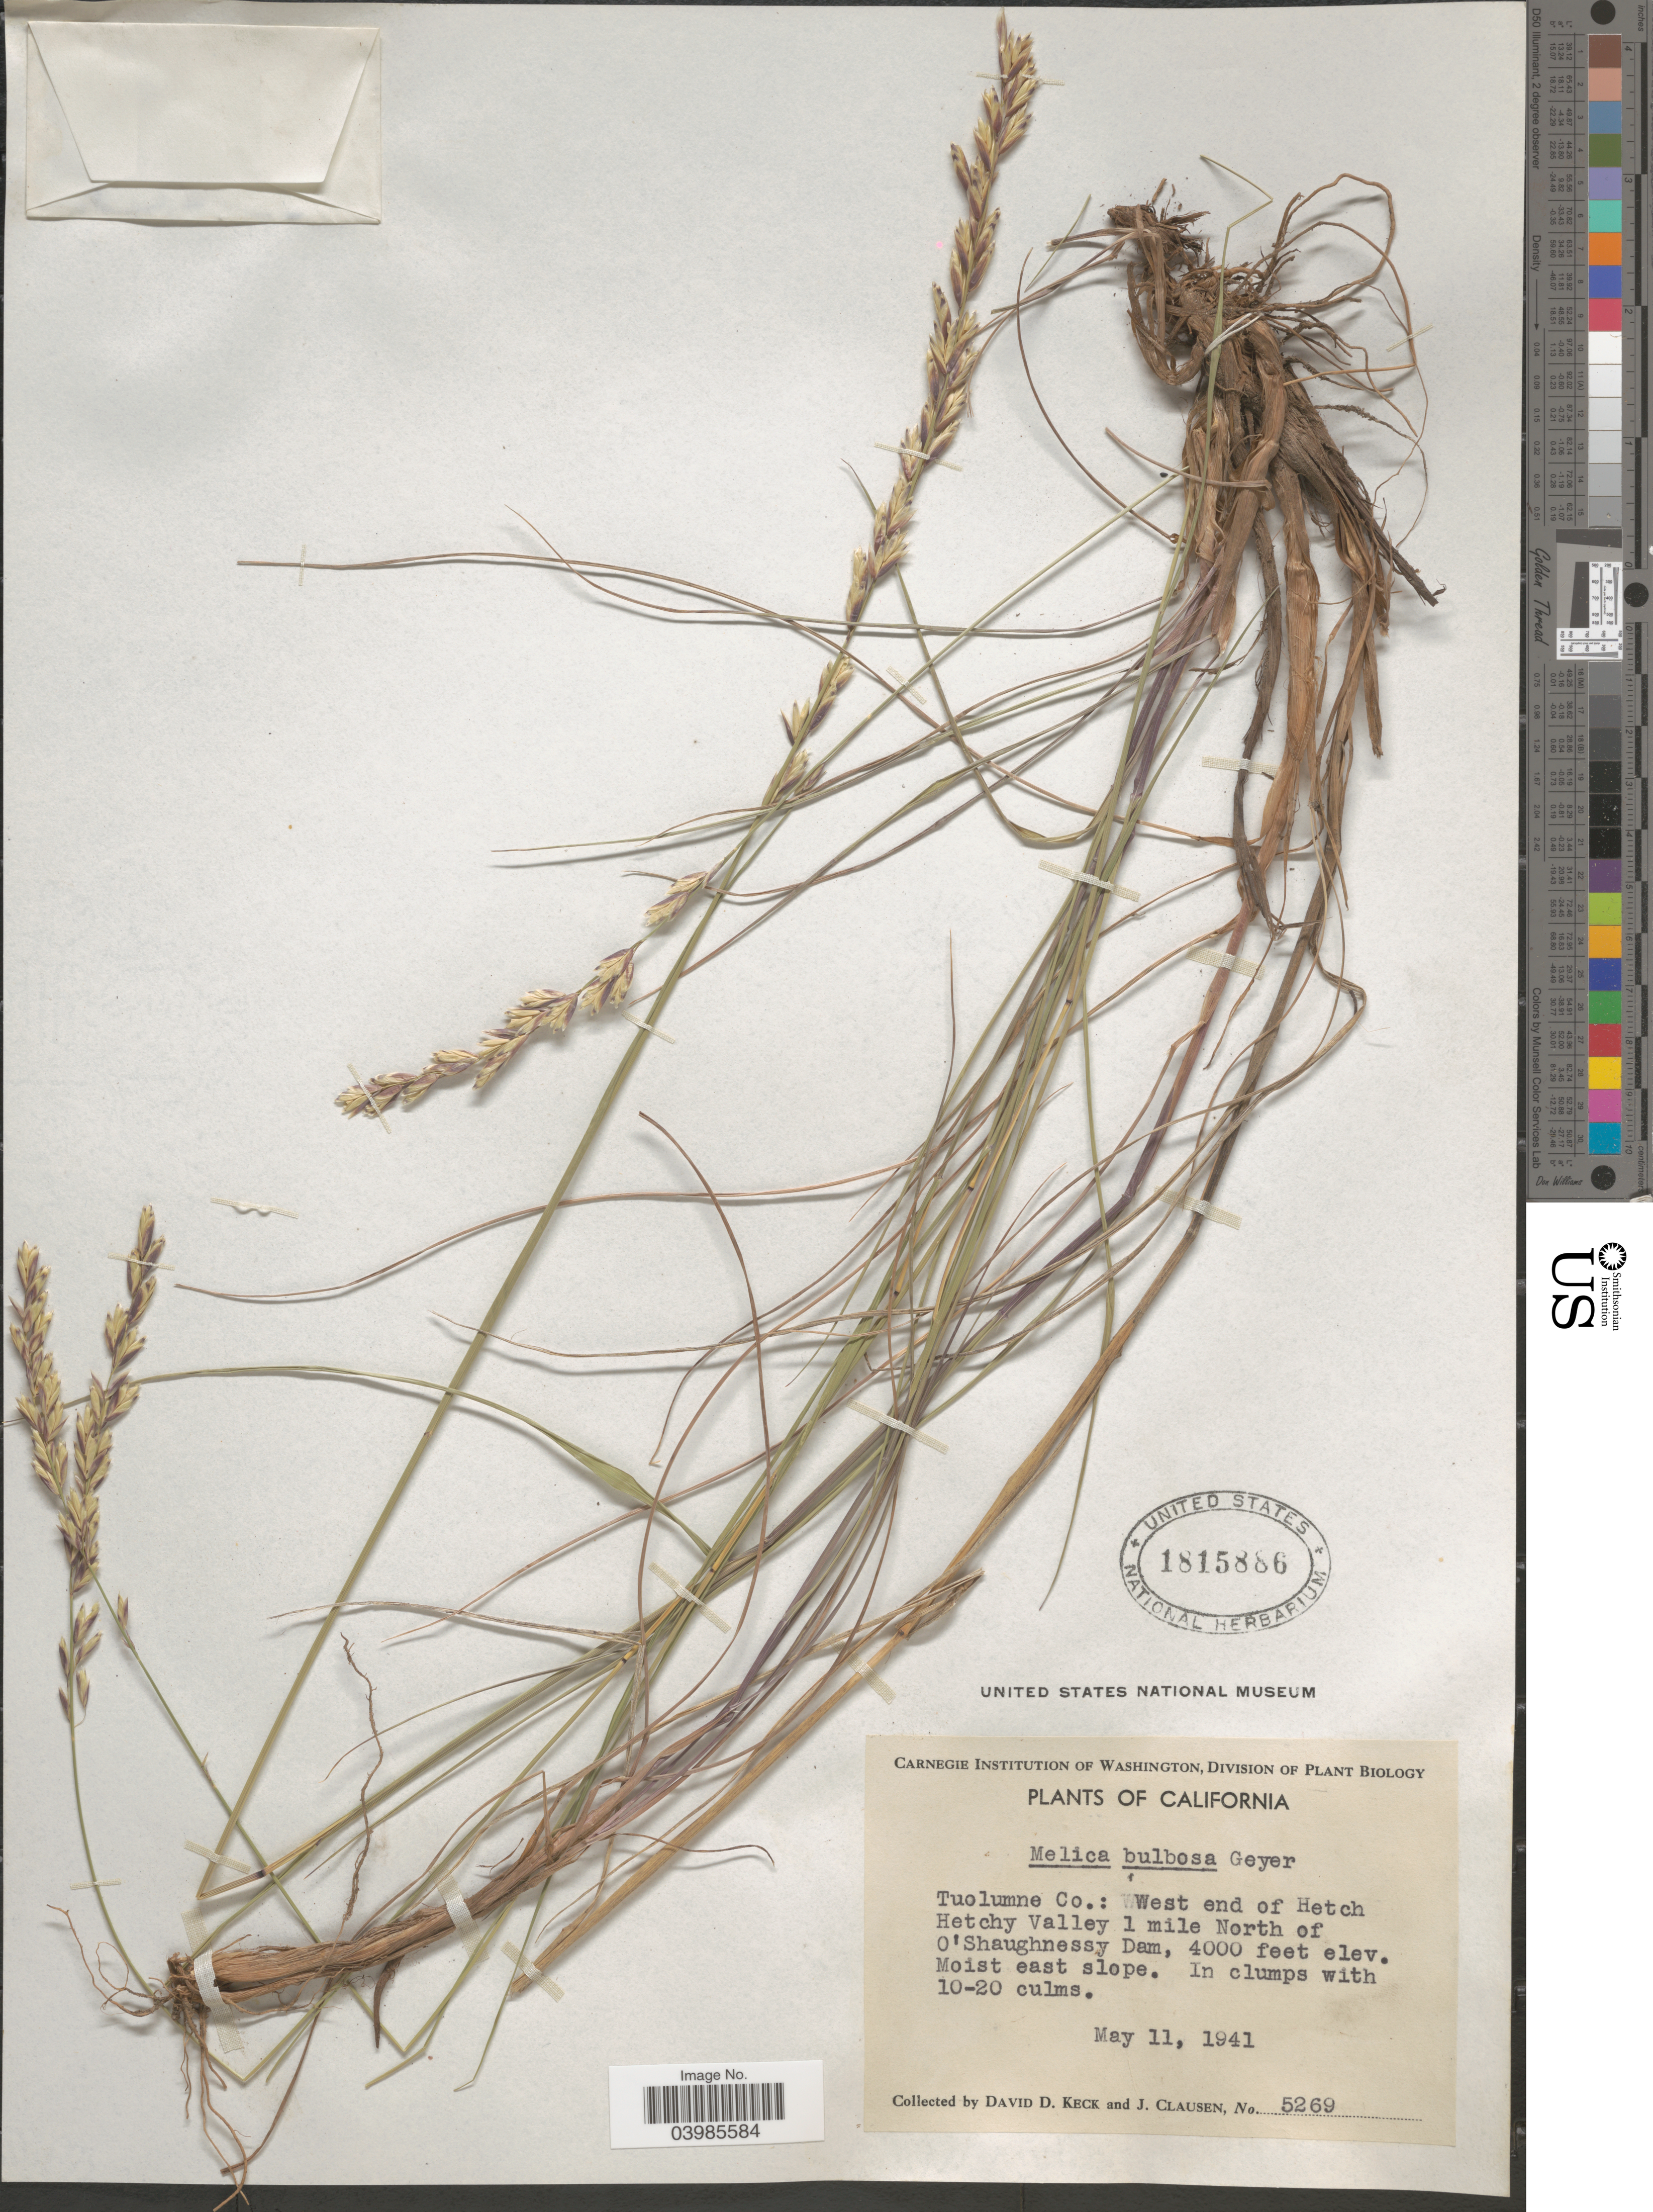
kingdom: Plantae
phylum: Tracheophyta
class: Liliopsida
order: Poales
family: Poaceae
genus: Melica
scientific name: Melica bulbosa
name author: Geyer ex Porter & J.M. Coult.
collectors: D. D. Keck & J. Clausen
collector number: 5269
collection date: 1941-05-11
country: United States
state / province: California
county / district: Tuolumne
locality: Tuolumne Co.: West end of Hetch Hetchy Valley 1 mile North of O'Shaughnessy Dam.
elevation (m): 1219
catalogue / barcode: US 1815886